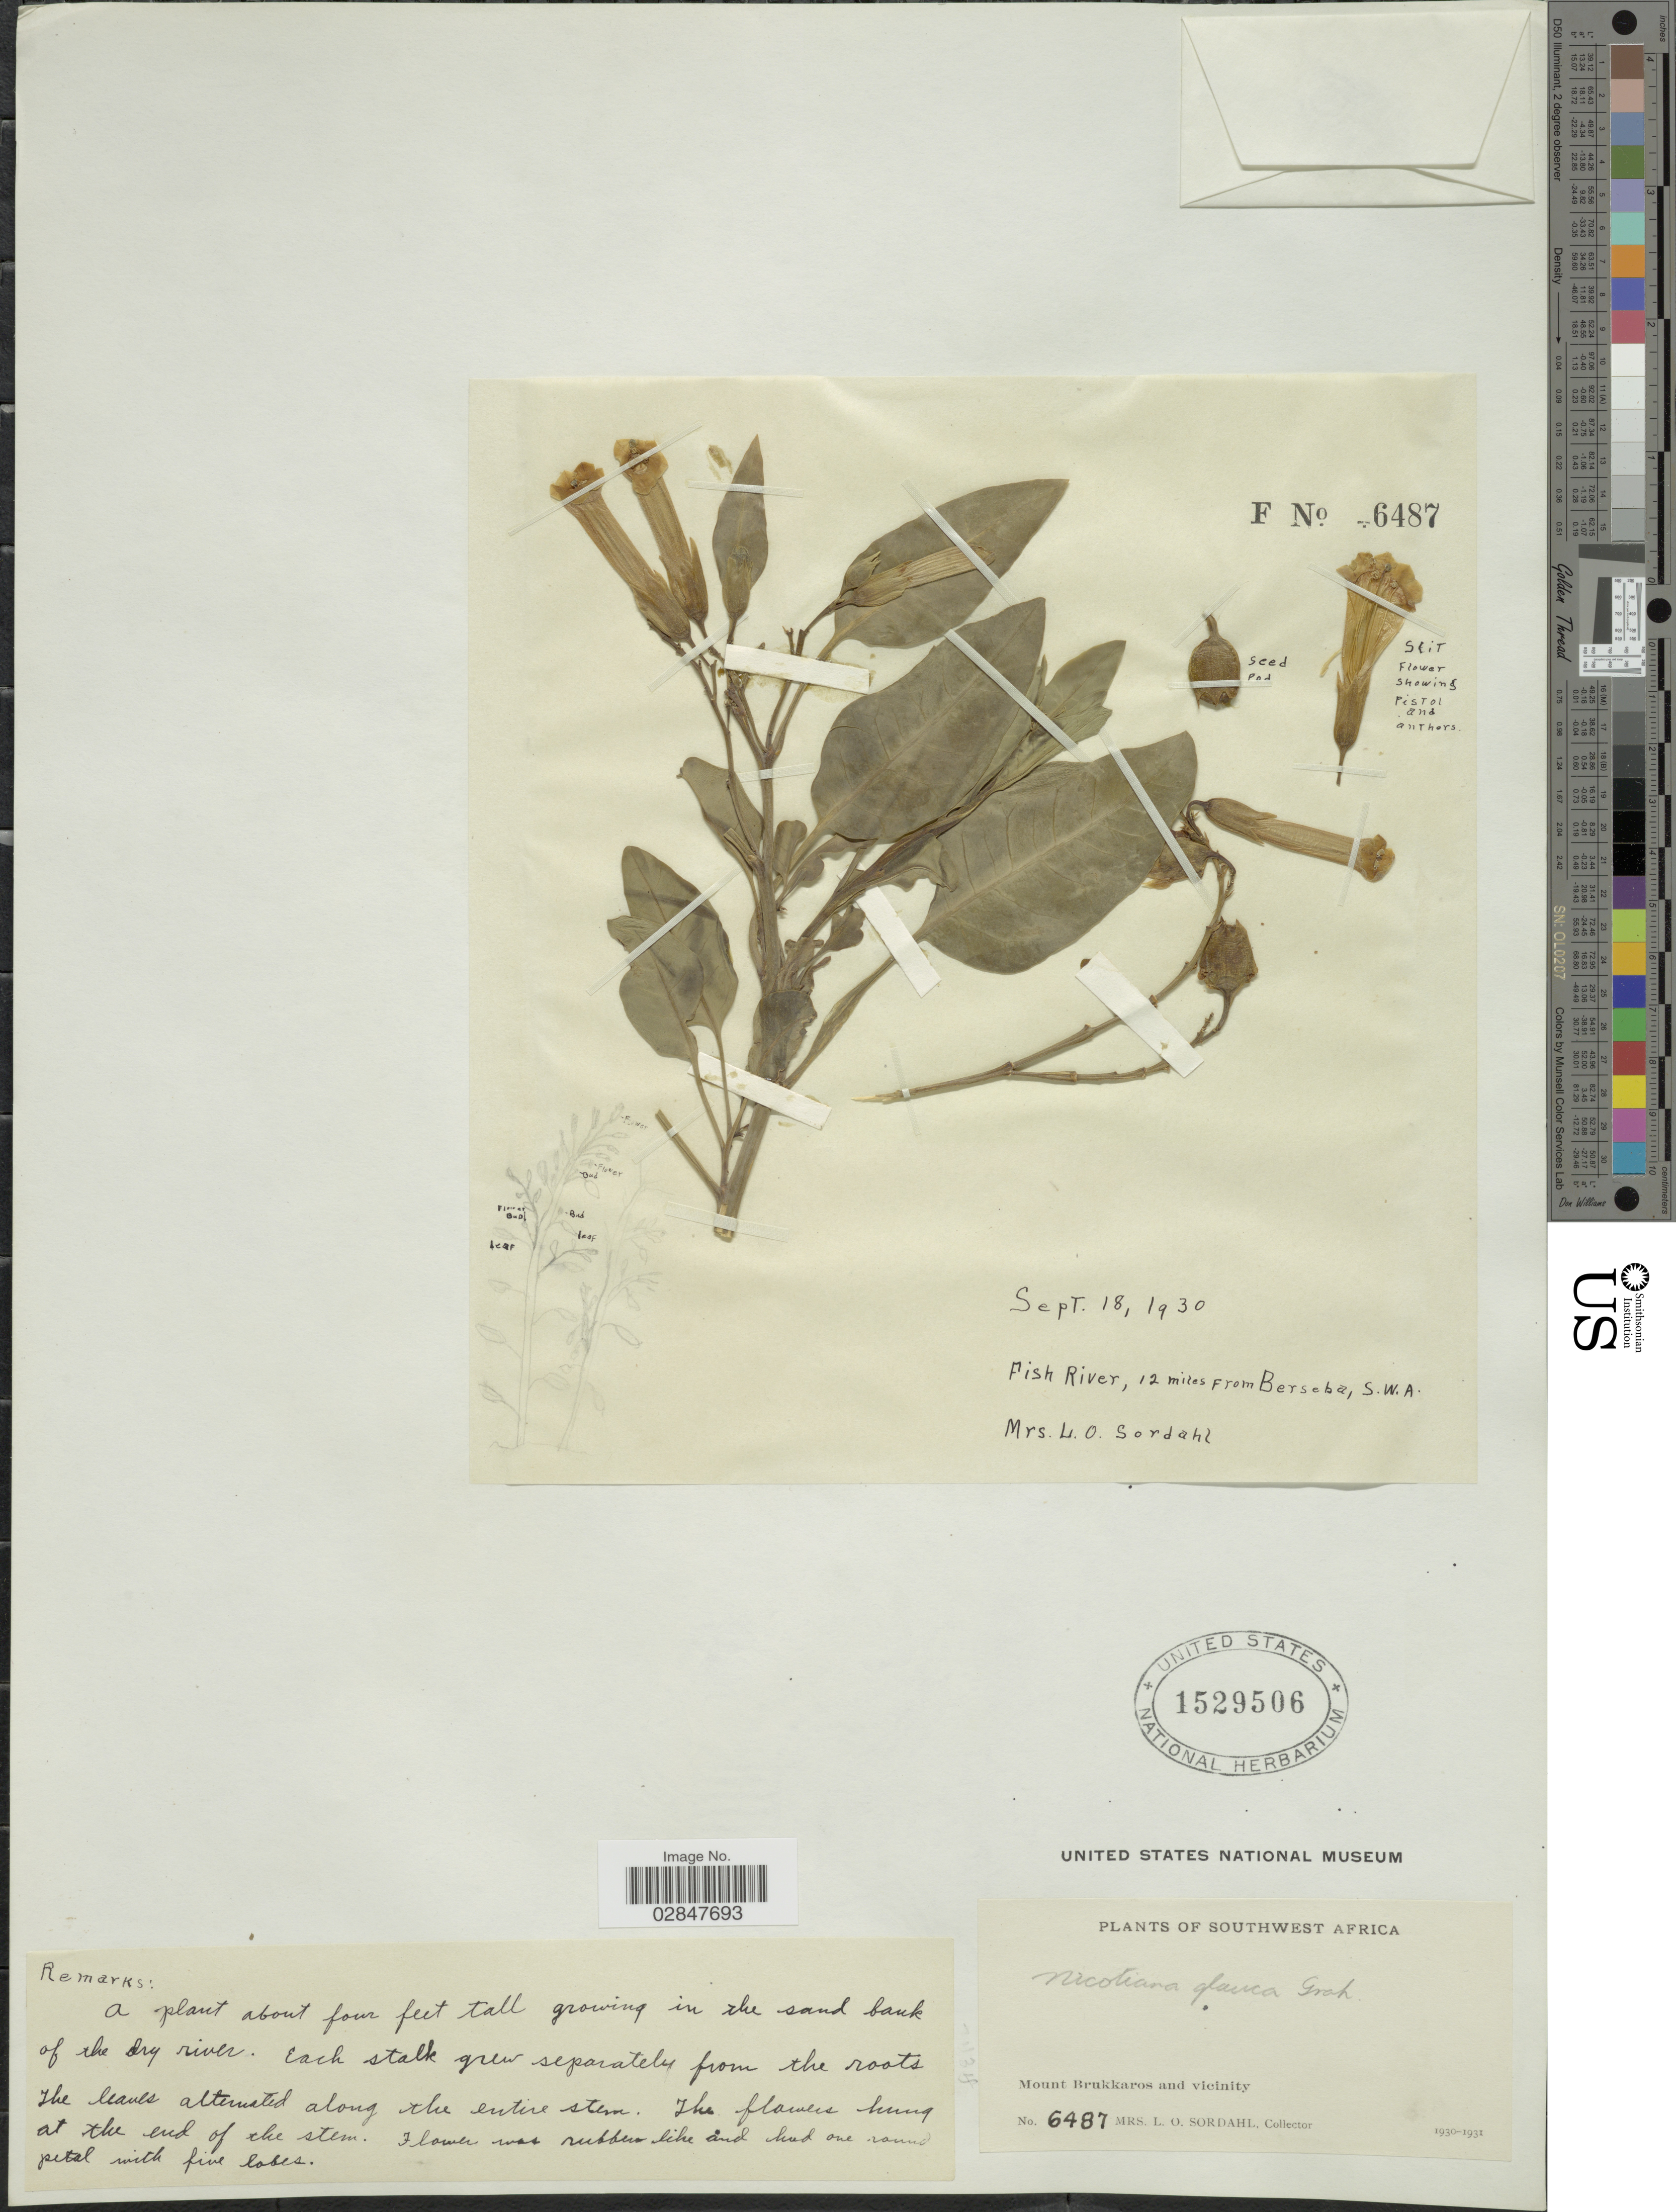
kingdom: Plantae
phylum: Tracheophyta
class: Magnoliopsida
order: Solanales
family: Solanaceae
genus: Nicotiana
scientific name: Nicotiana glauca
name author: Graham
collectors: L. Sordahl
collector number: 6487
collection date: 1930-09-18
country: Namibia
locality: Fish River, 12 miles from Bersaba. Mount Brukkaros and vicinity.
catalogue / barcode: US 1529506